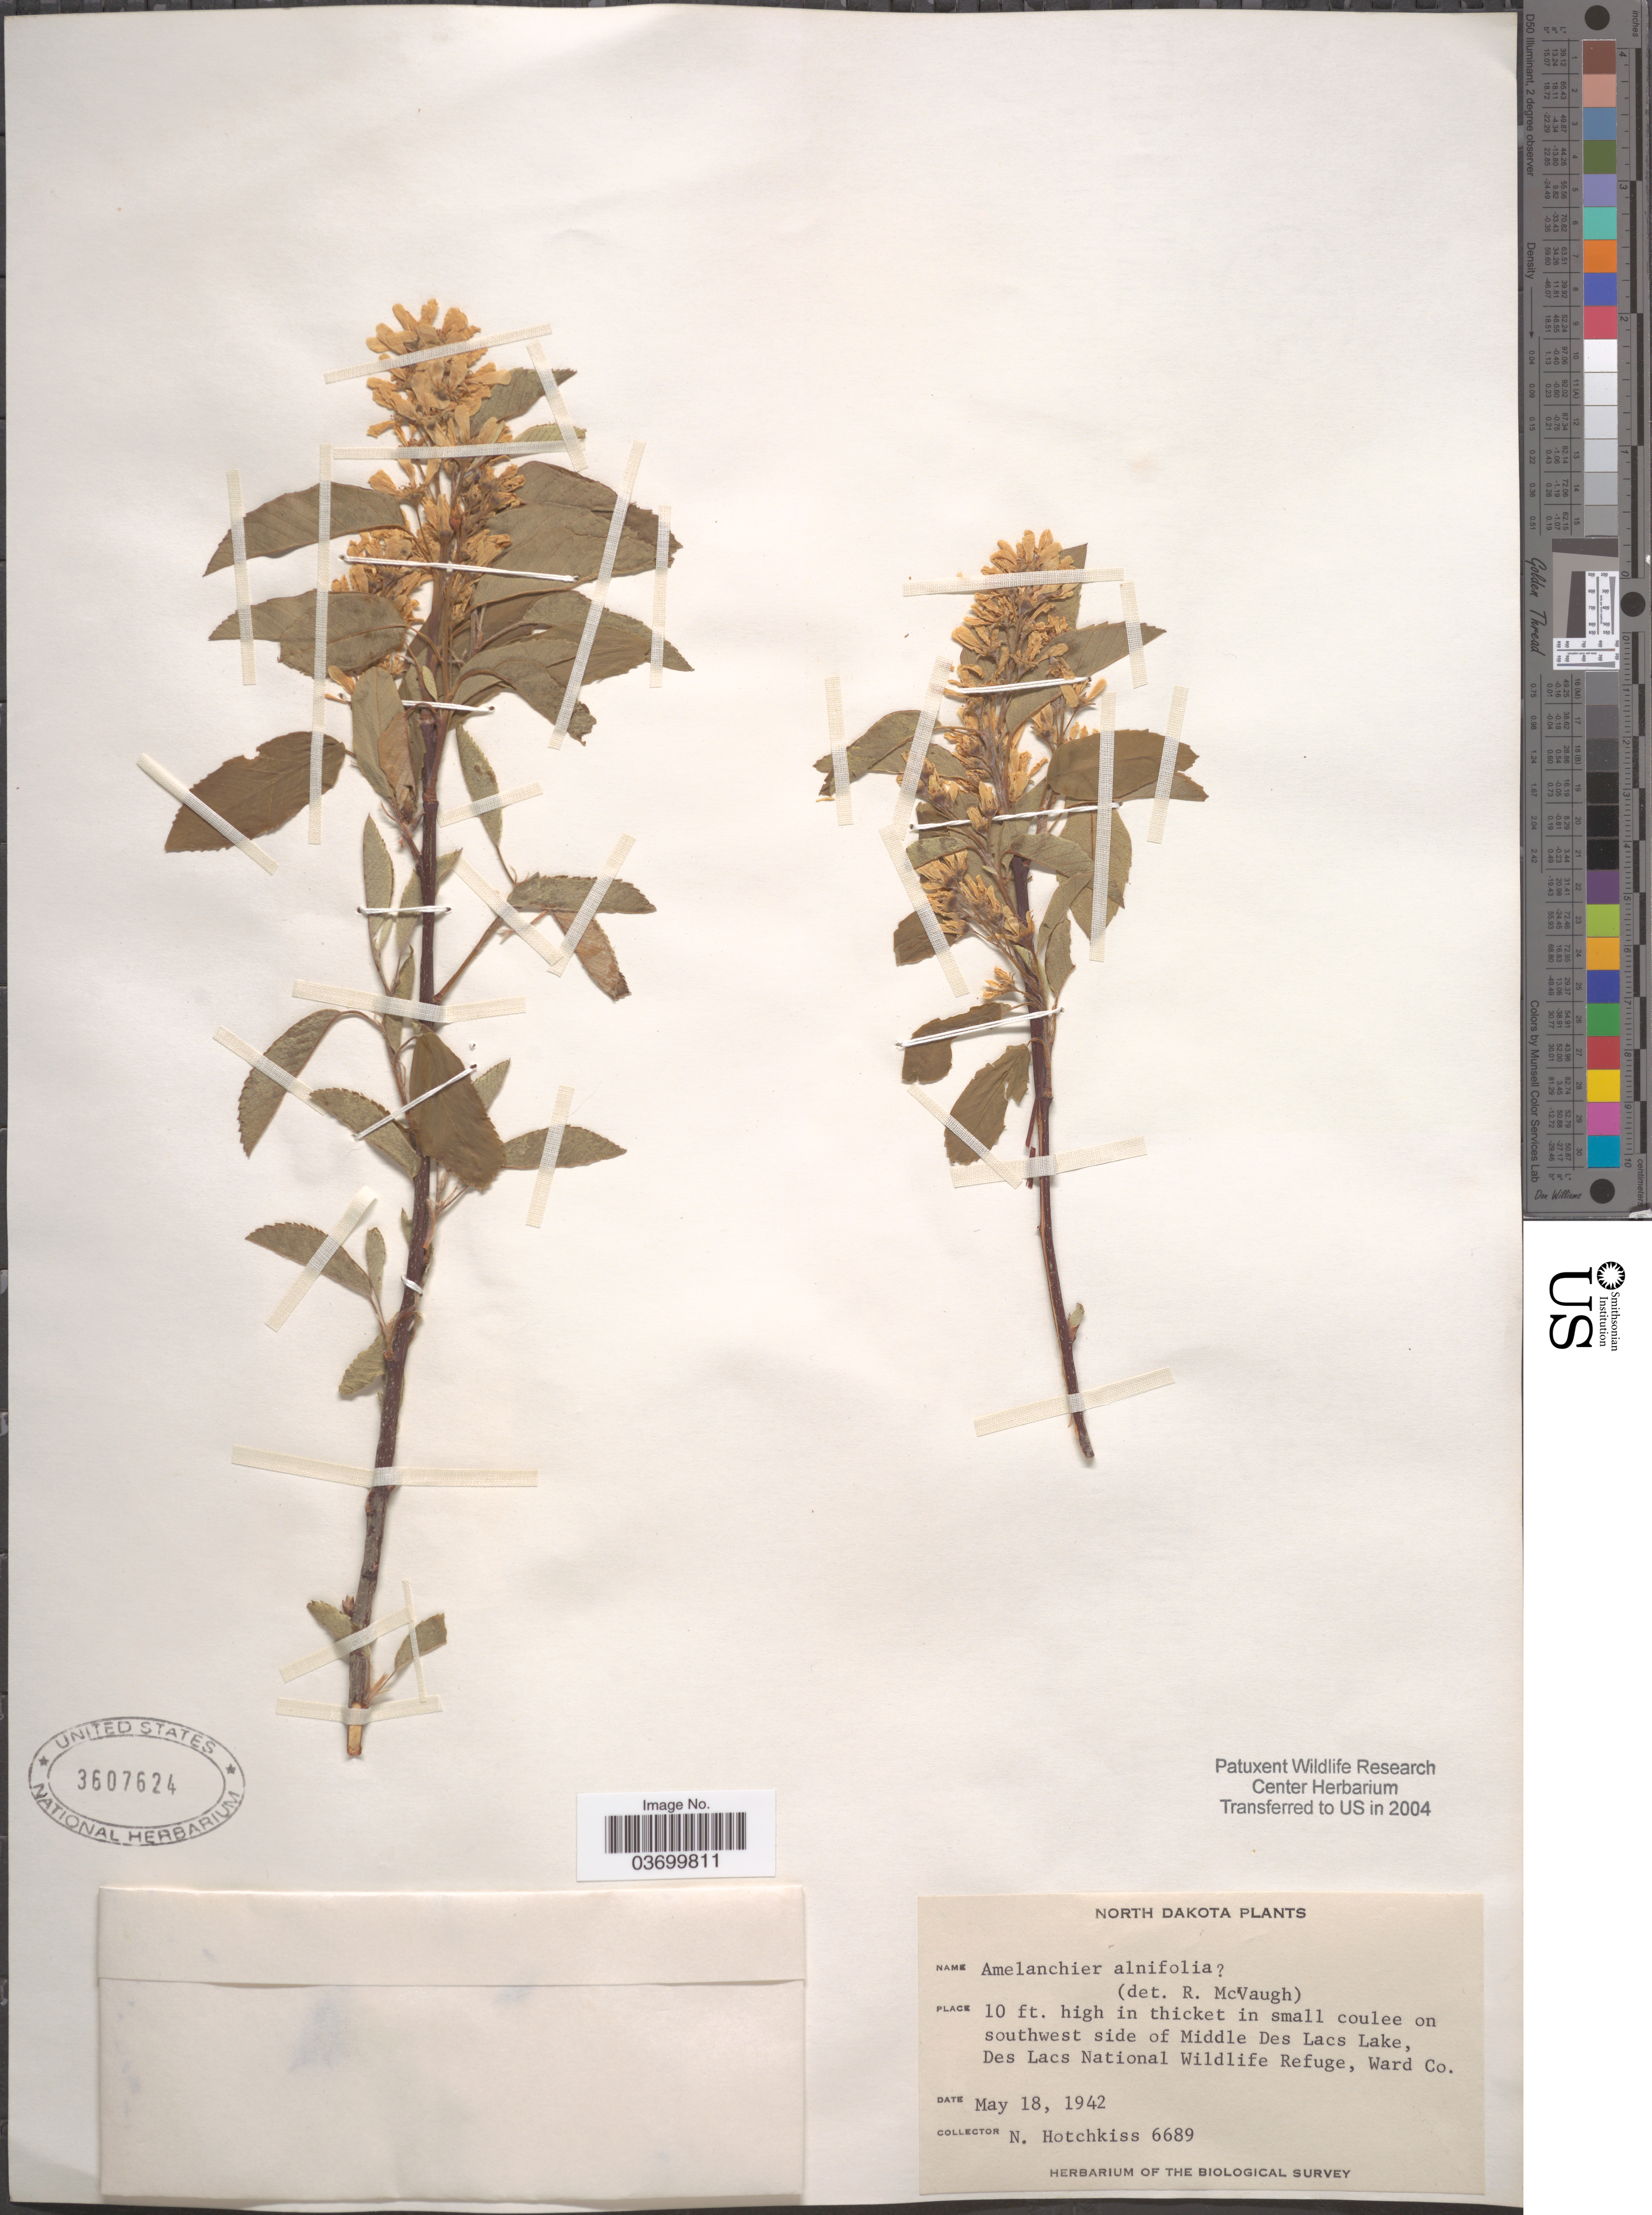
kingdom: Plantae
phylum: Tracheophyta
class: Magnoliopsida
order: Rosales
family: Rosaceae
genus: Amelanchier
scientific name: Amelanchier alnifolia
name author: (Nutt.) Nutt. ex M. Roem.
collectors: N. Hotchkiss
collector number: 6689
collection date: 1942-05-18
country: United States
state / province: North Dakota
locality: On southwest side of Middle Des Lacs Lake, Des Lacs National Wildlife Refuge, Ward Co.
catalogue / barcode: US 3607624